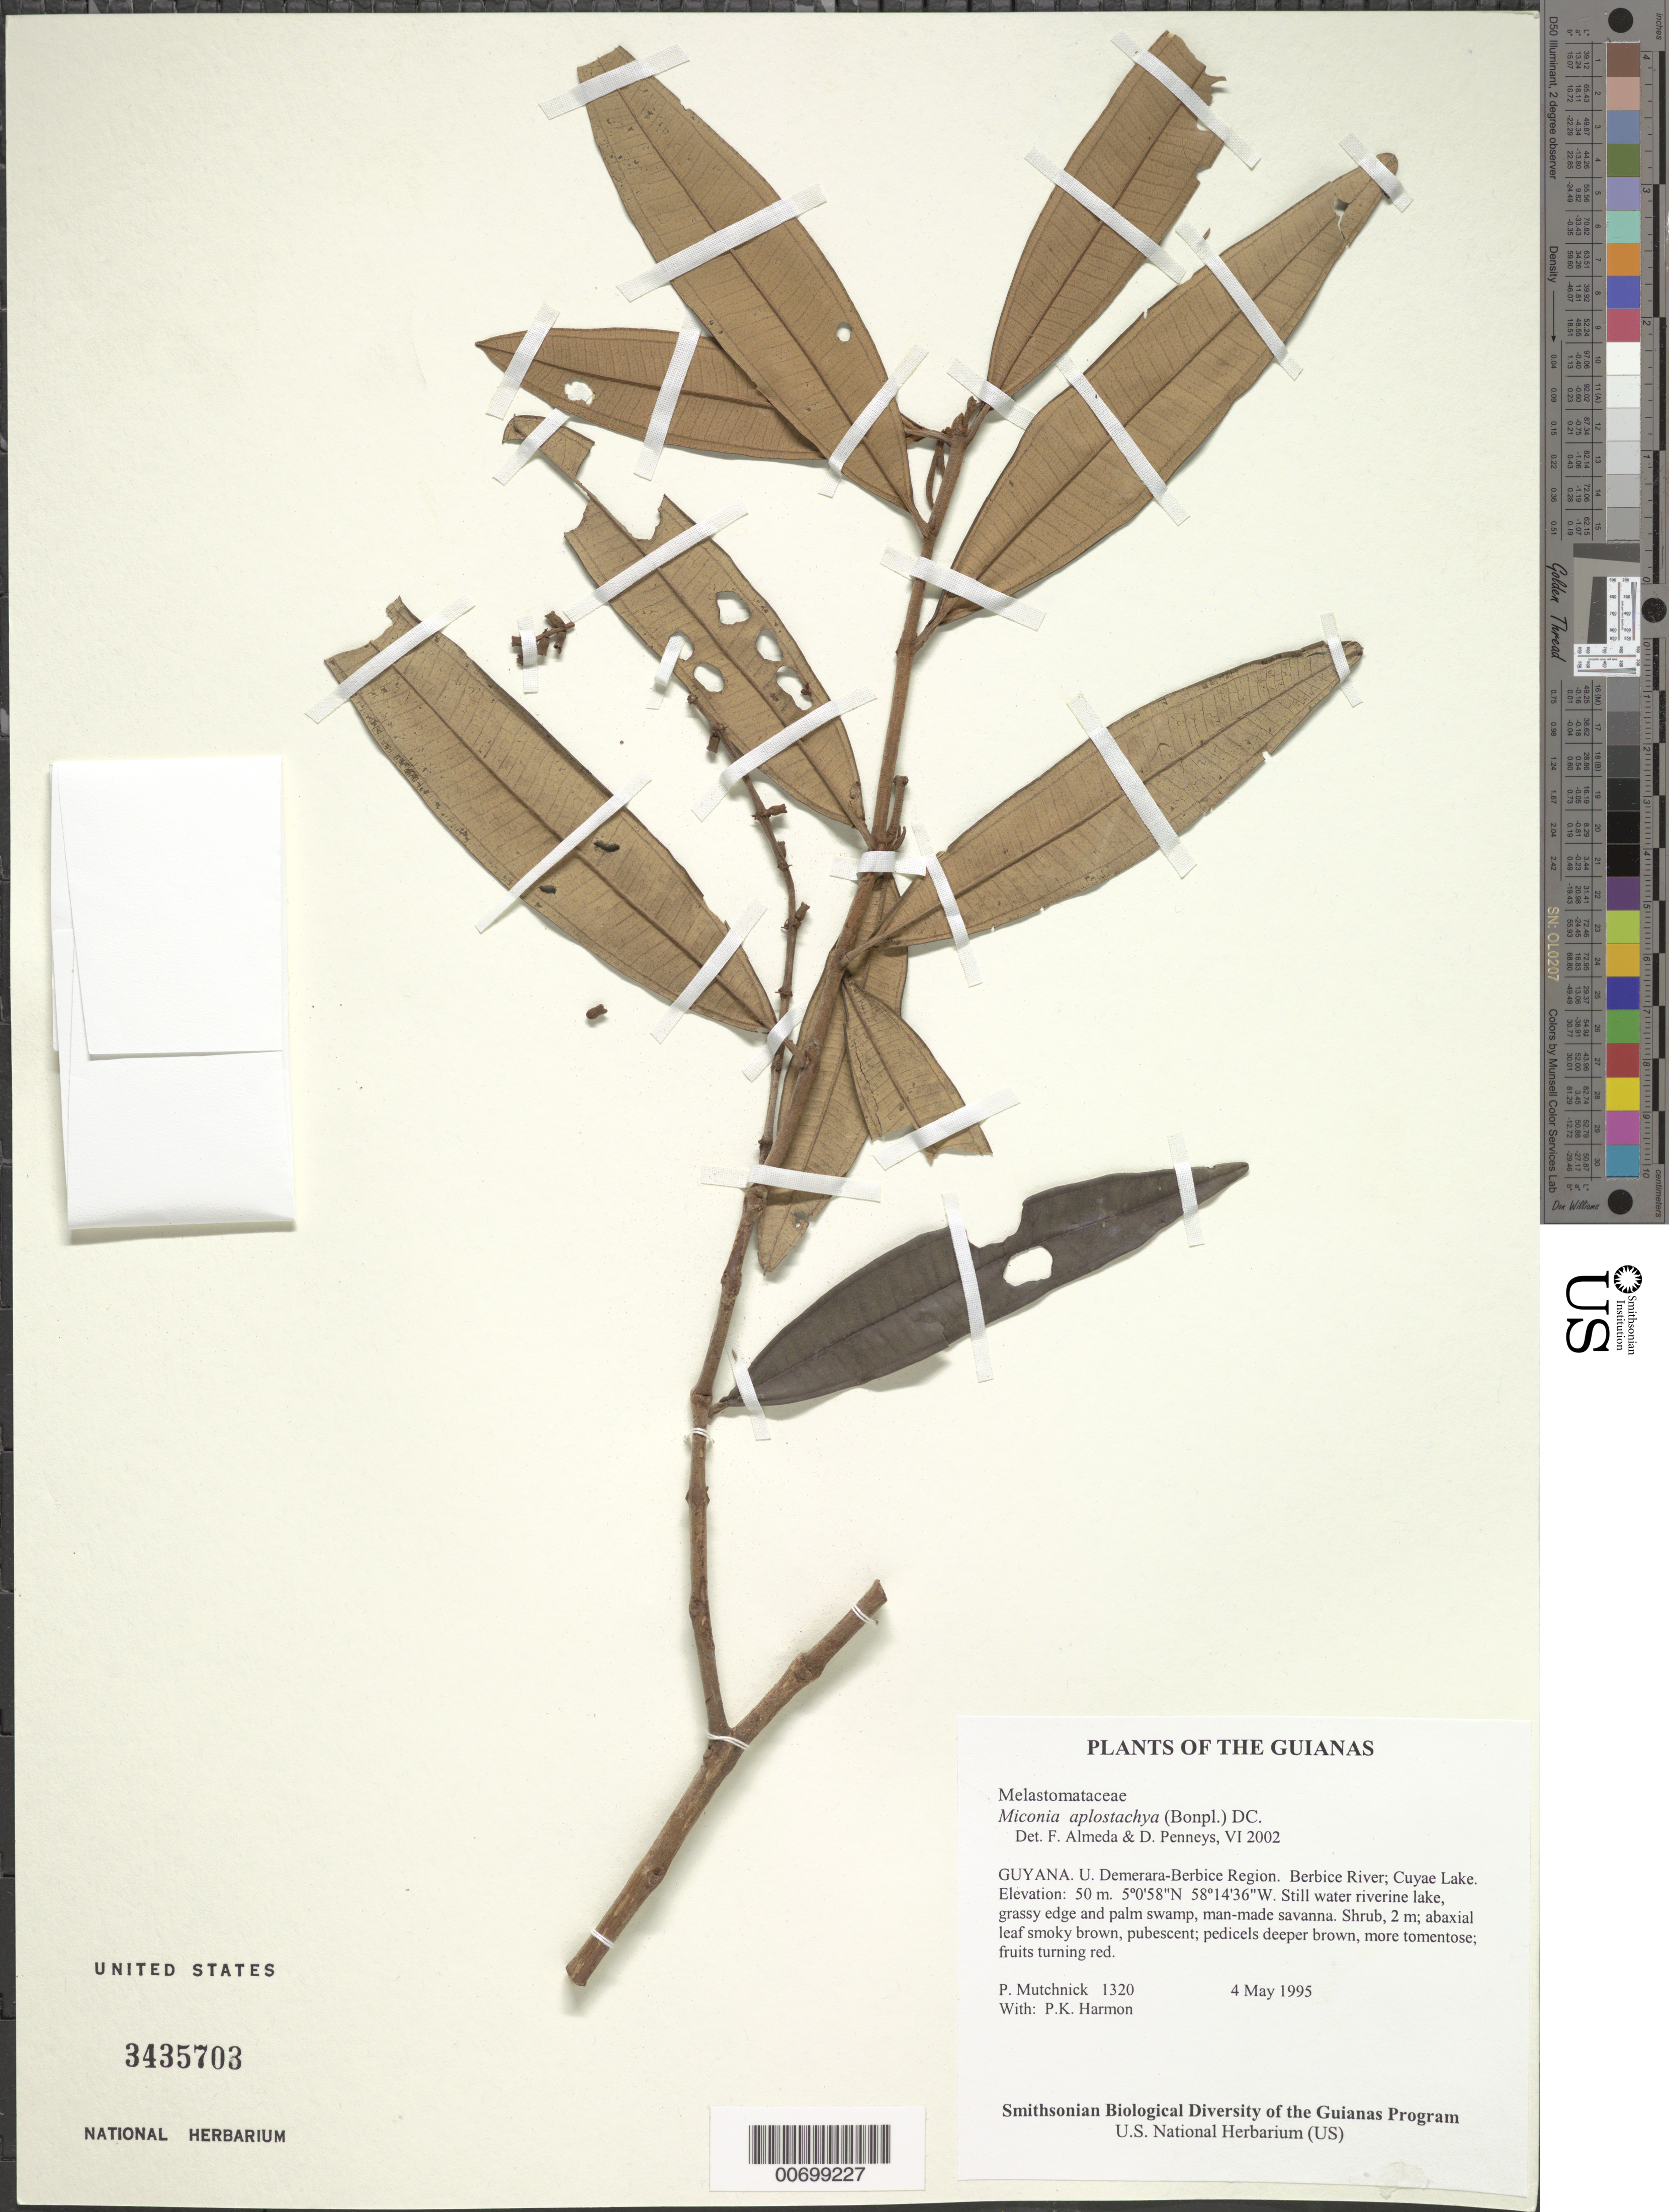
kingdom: Plantae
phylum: Tracheophyta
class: Magnoliopsida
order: Myrtales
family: Melastomataceae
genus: Miconia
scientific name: Miconia aplostachya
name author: (Bonpl.) DC.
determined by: Almeda, F.; Penneys, D. S.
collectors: P. Mutchnick & P. Harmon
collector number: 1320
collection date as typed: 4 May 1995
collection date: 1995-05-04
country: Guyana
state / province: U. Demerara-Berbice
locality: Berbice River; Cuyae Lake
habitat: Still water riverine lake, grassy edge and palm swamp, man-made savanna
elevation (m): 50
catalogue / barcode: US 3435703